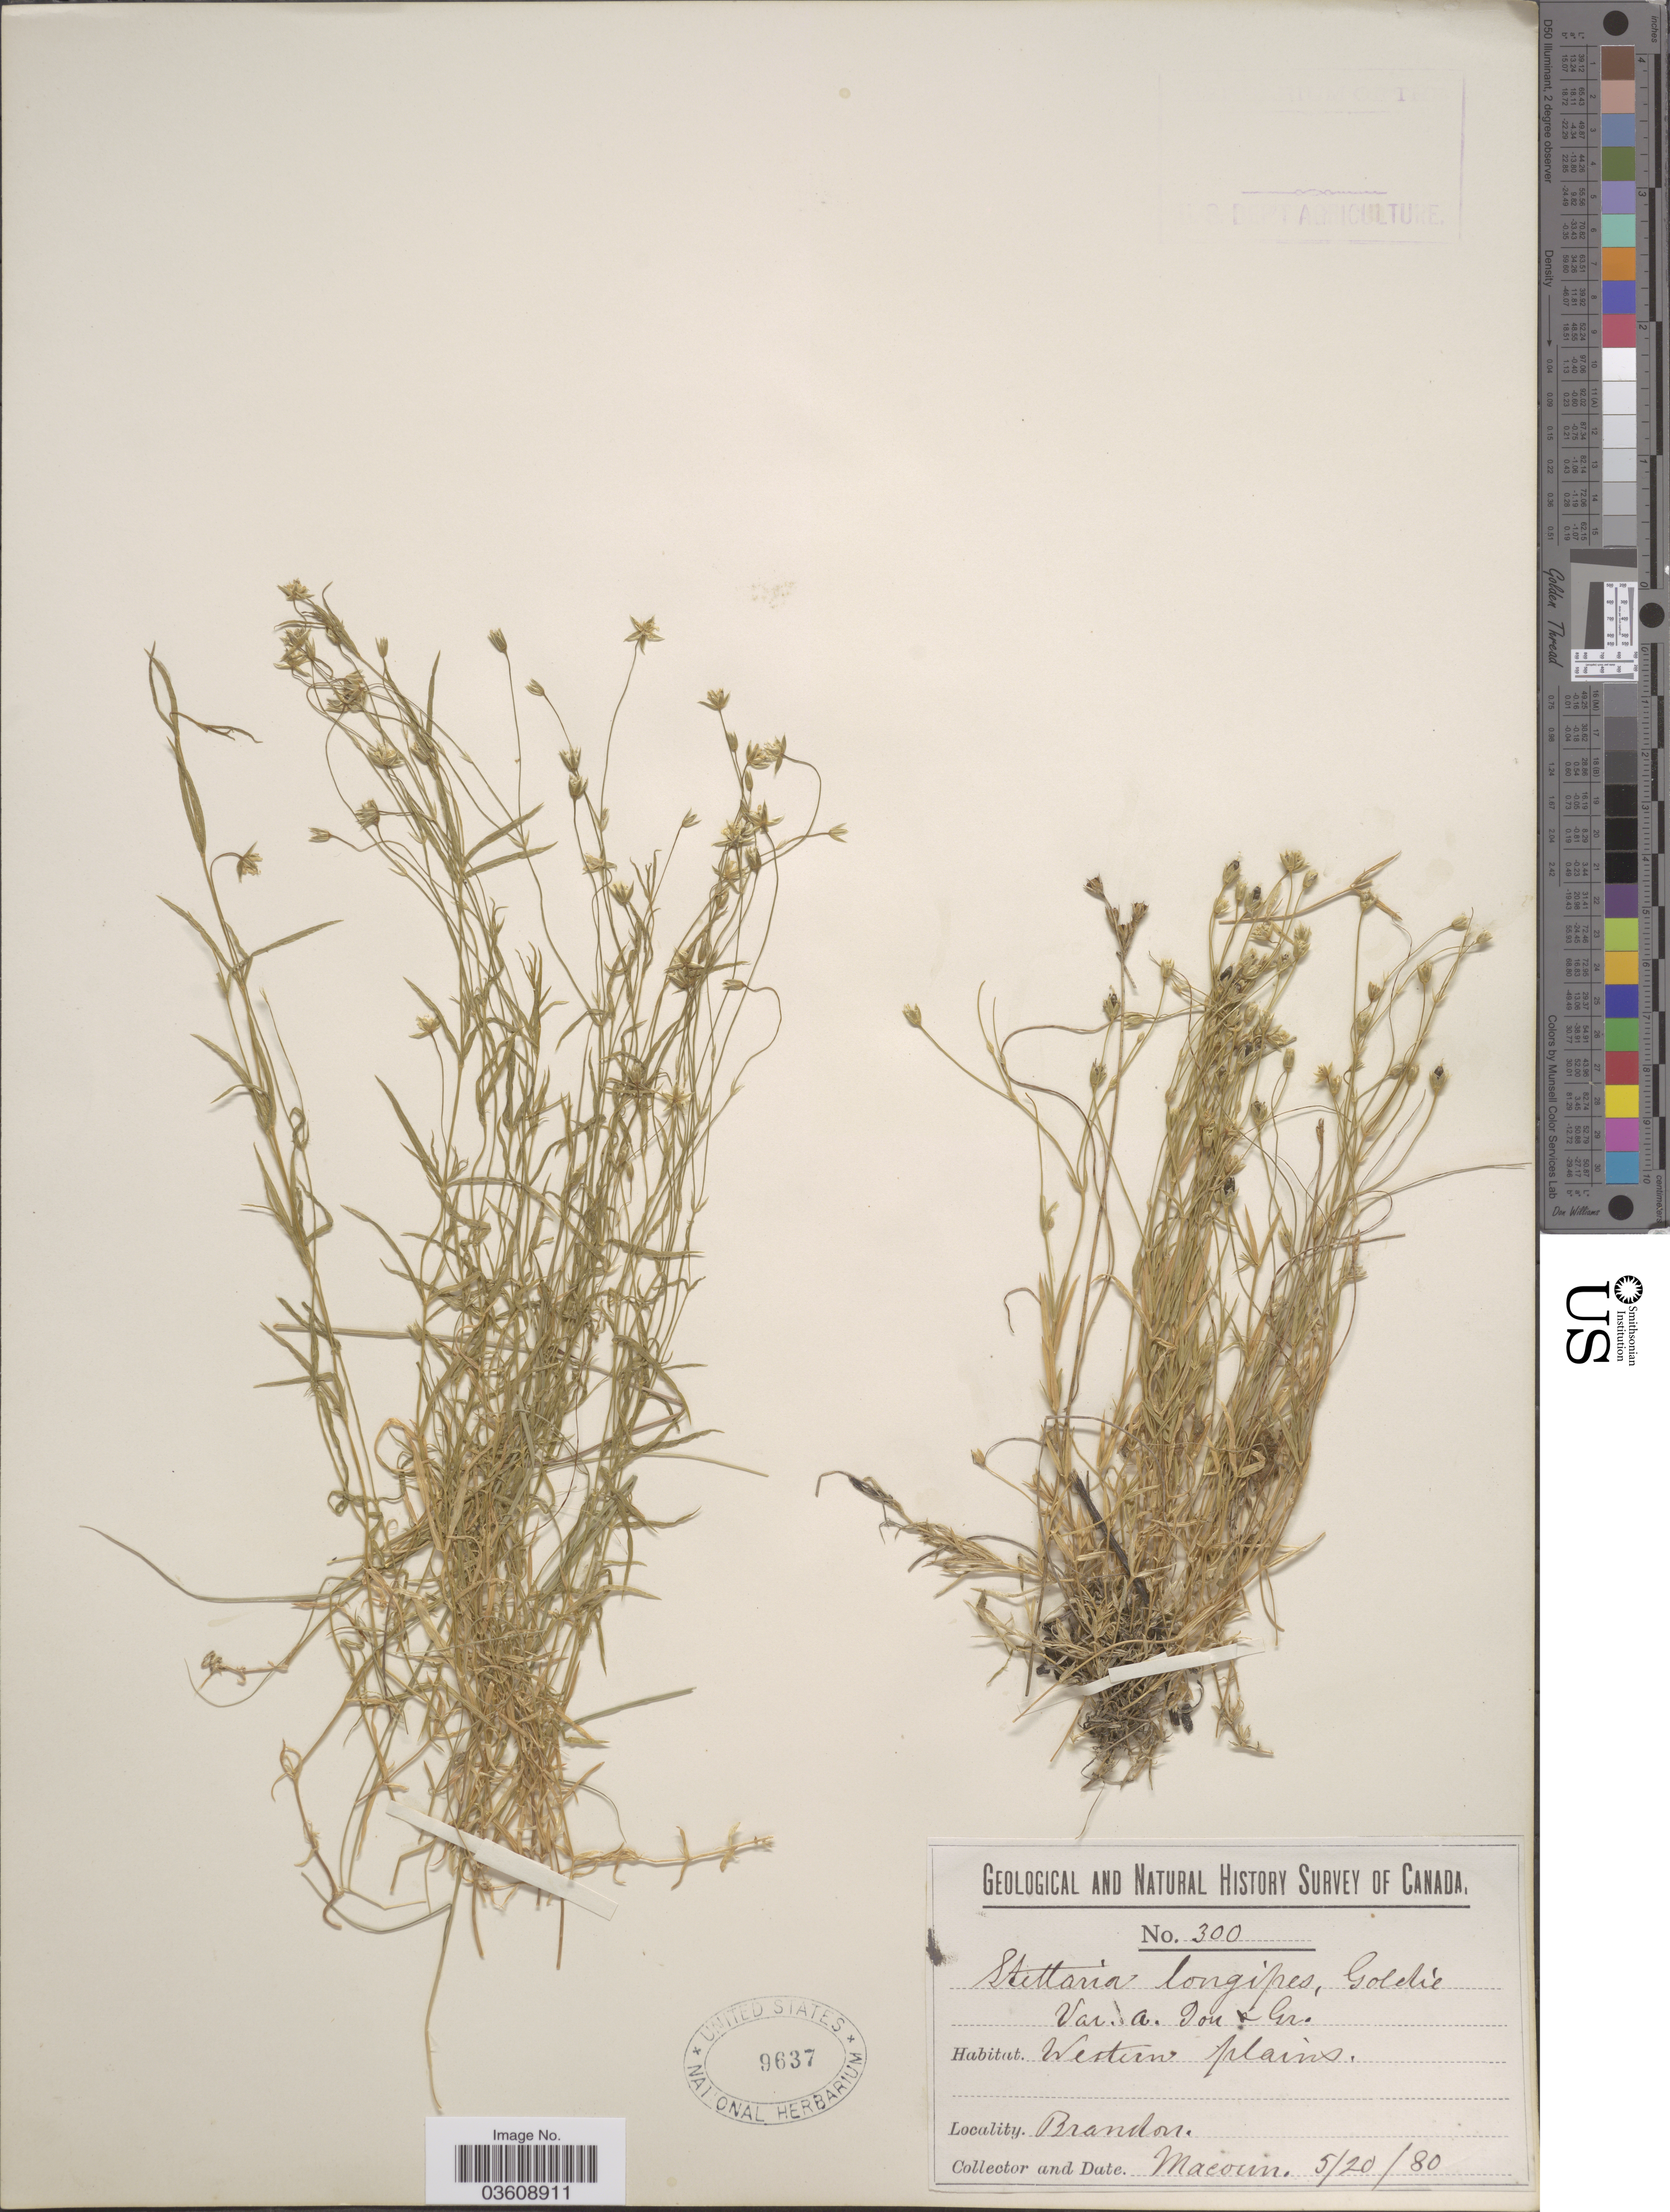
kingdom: Plantae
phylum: Tracheophyta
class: Magnoliopsida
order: Caryophyllales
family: Caryophyllaceae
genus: Stellaria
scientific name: Stellaria longipes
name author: Goldie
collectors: -- Macoun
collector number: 300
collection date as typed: Transcribed d/m/y: 20/5/80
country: Canada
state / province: Manitoba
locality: Western Plains. Brandon.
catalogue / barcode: US 9637